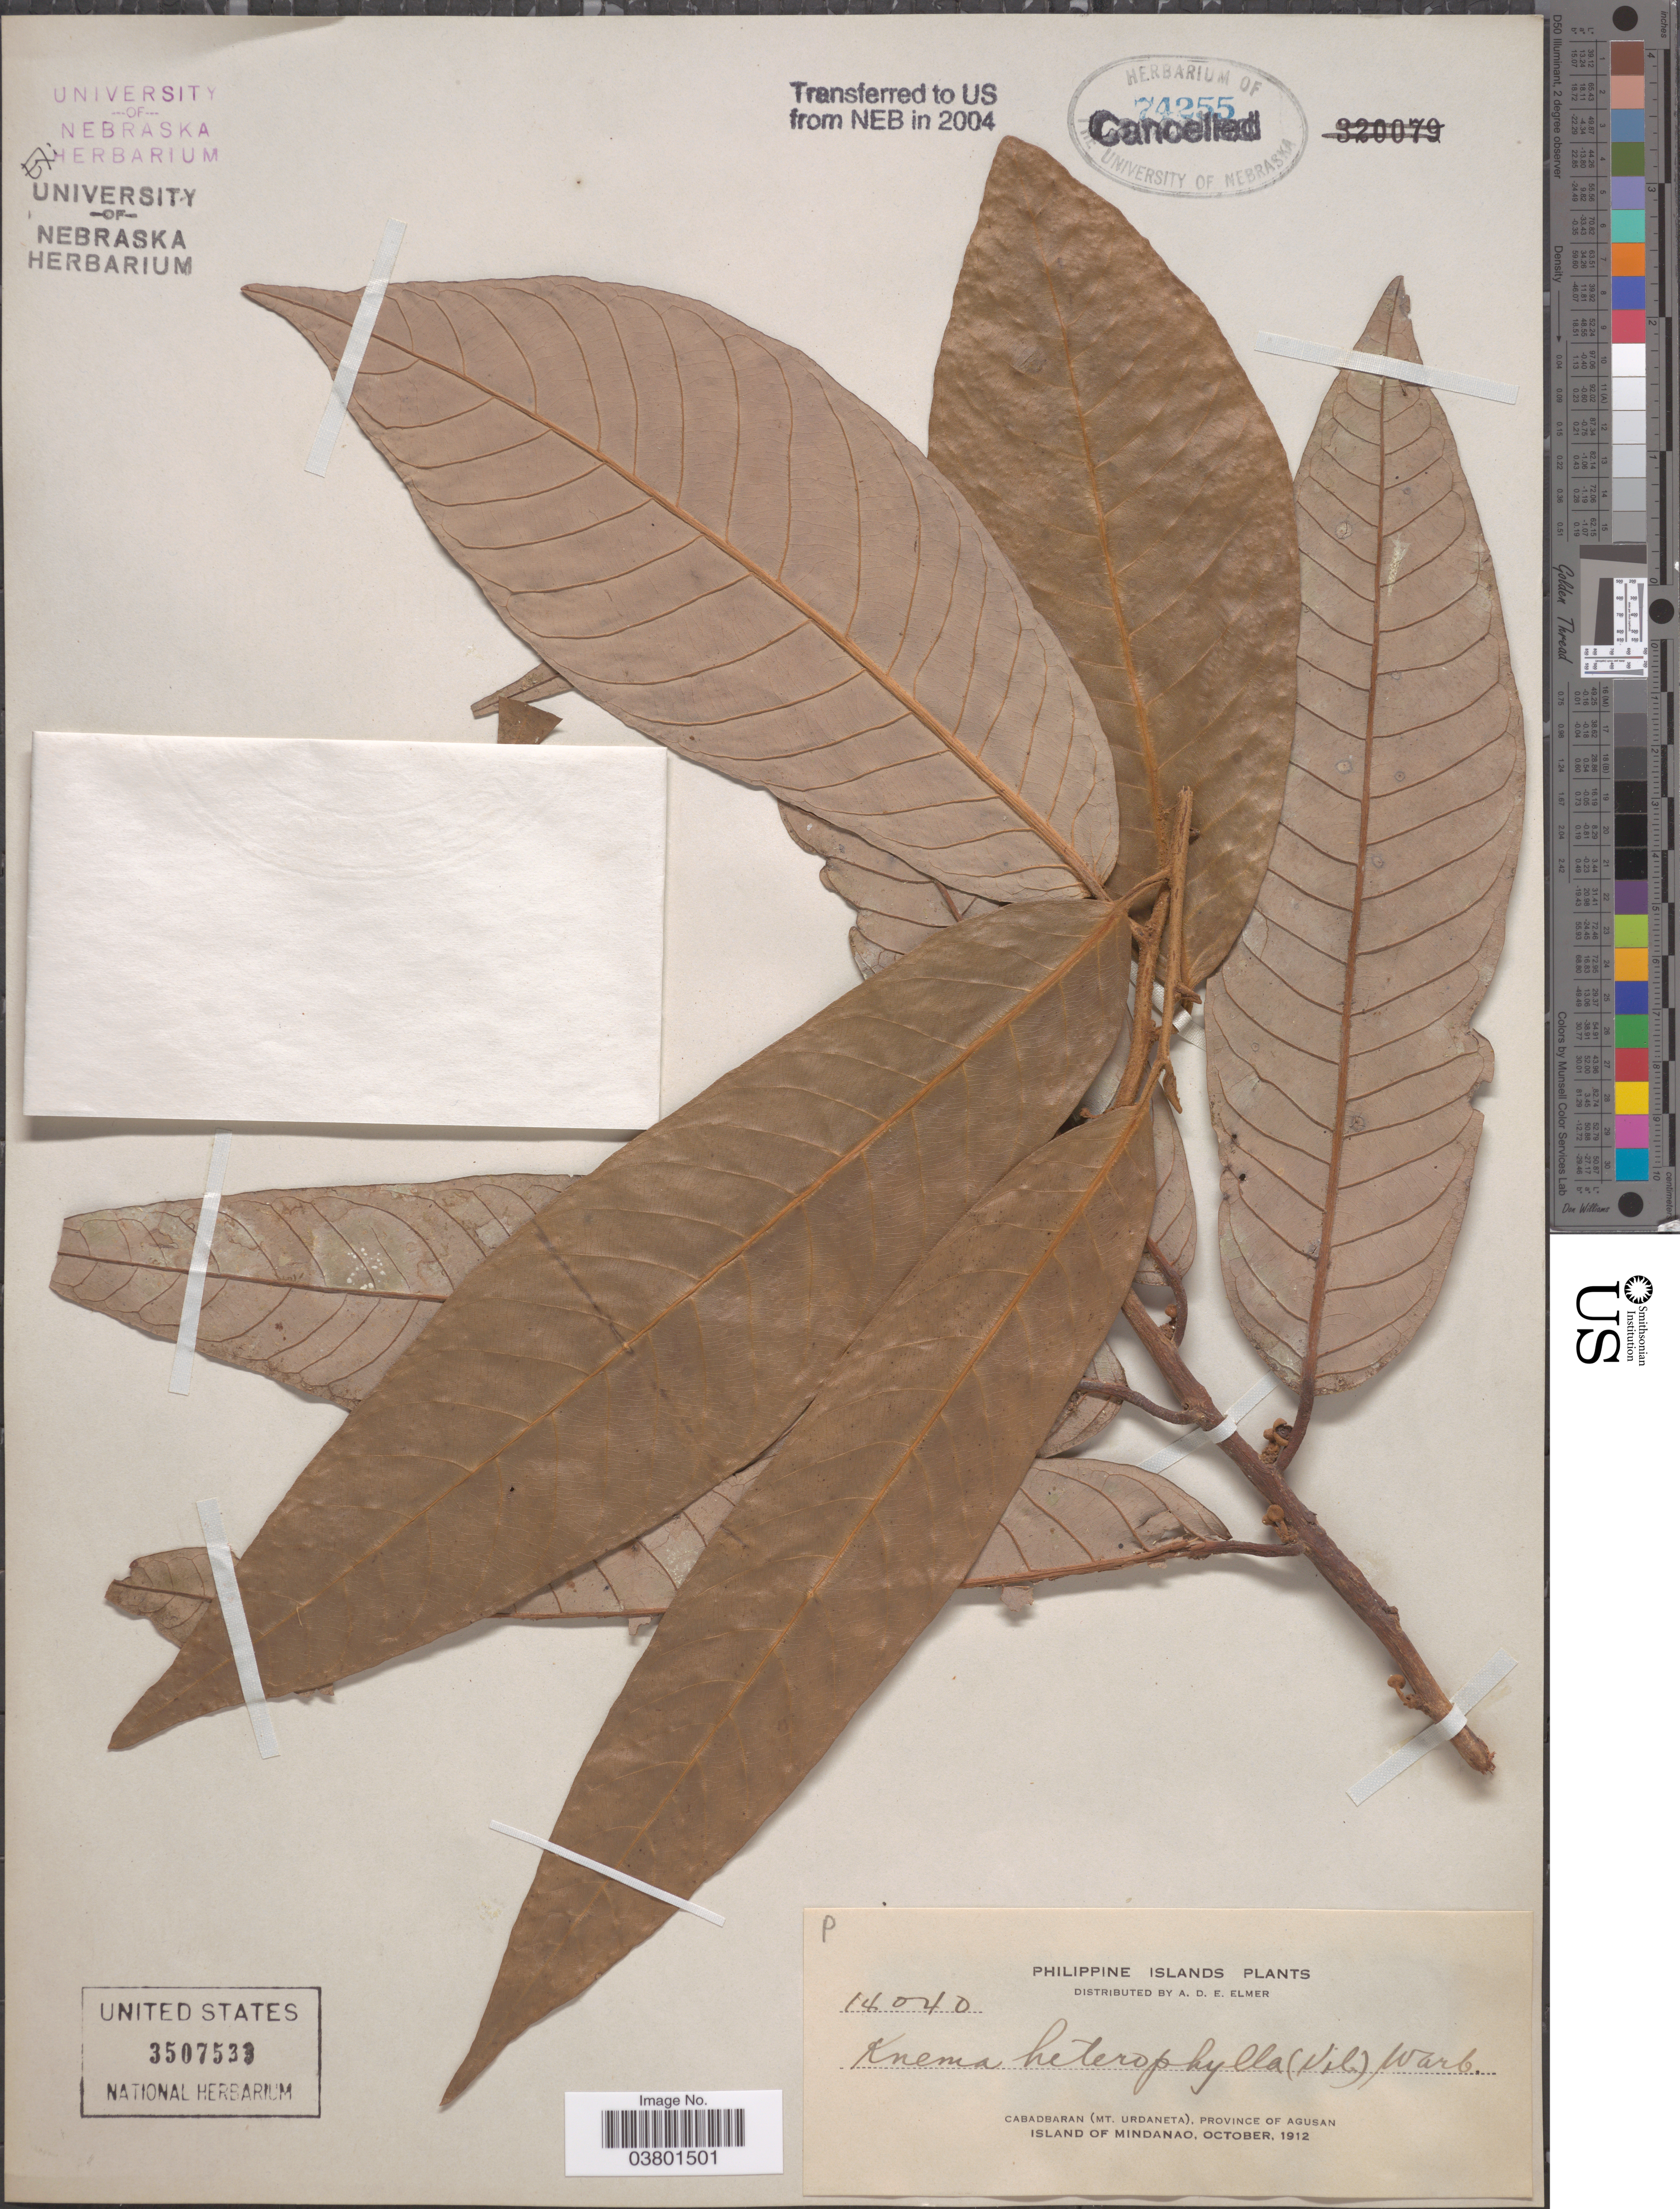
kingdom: Plantae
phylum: Tracheophyta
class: Magnoliopsida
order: Magnoliales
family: Myristicaceae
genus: Knema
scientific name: Knema glomerata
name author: (Blanco) Merr.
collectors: A. D. E. Elmer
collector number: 14040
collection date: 1912-10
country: Philippines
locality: Philippine Islands. Cabadbaran (Mt. Urdaneta),Province of Agusan. Island of Mindanao.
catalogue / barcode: US 3507533